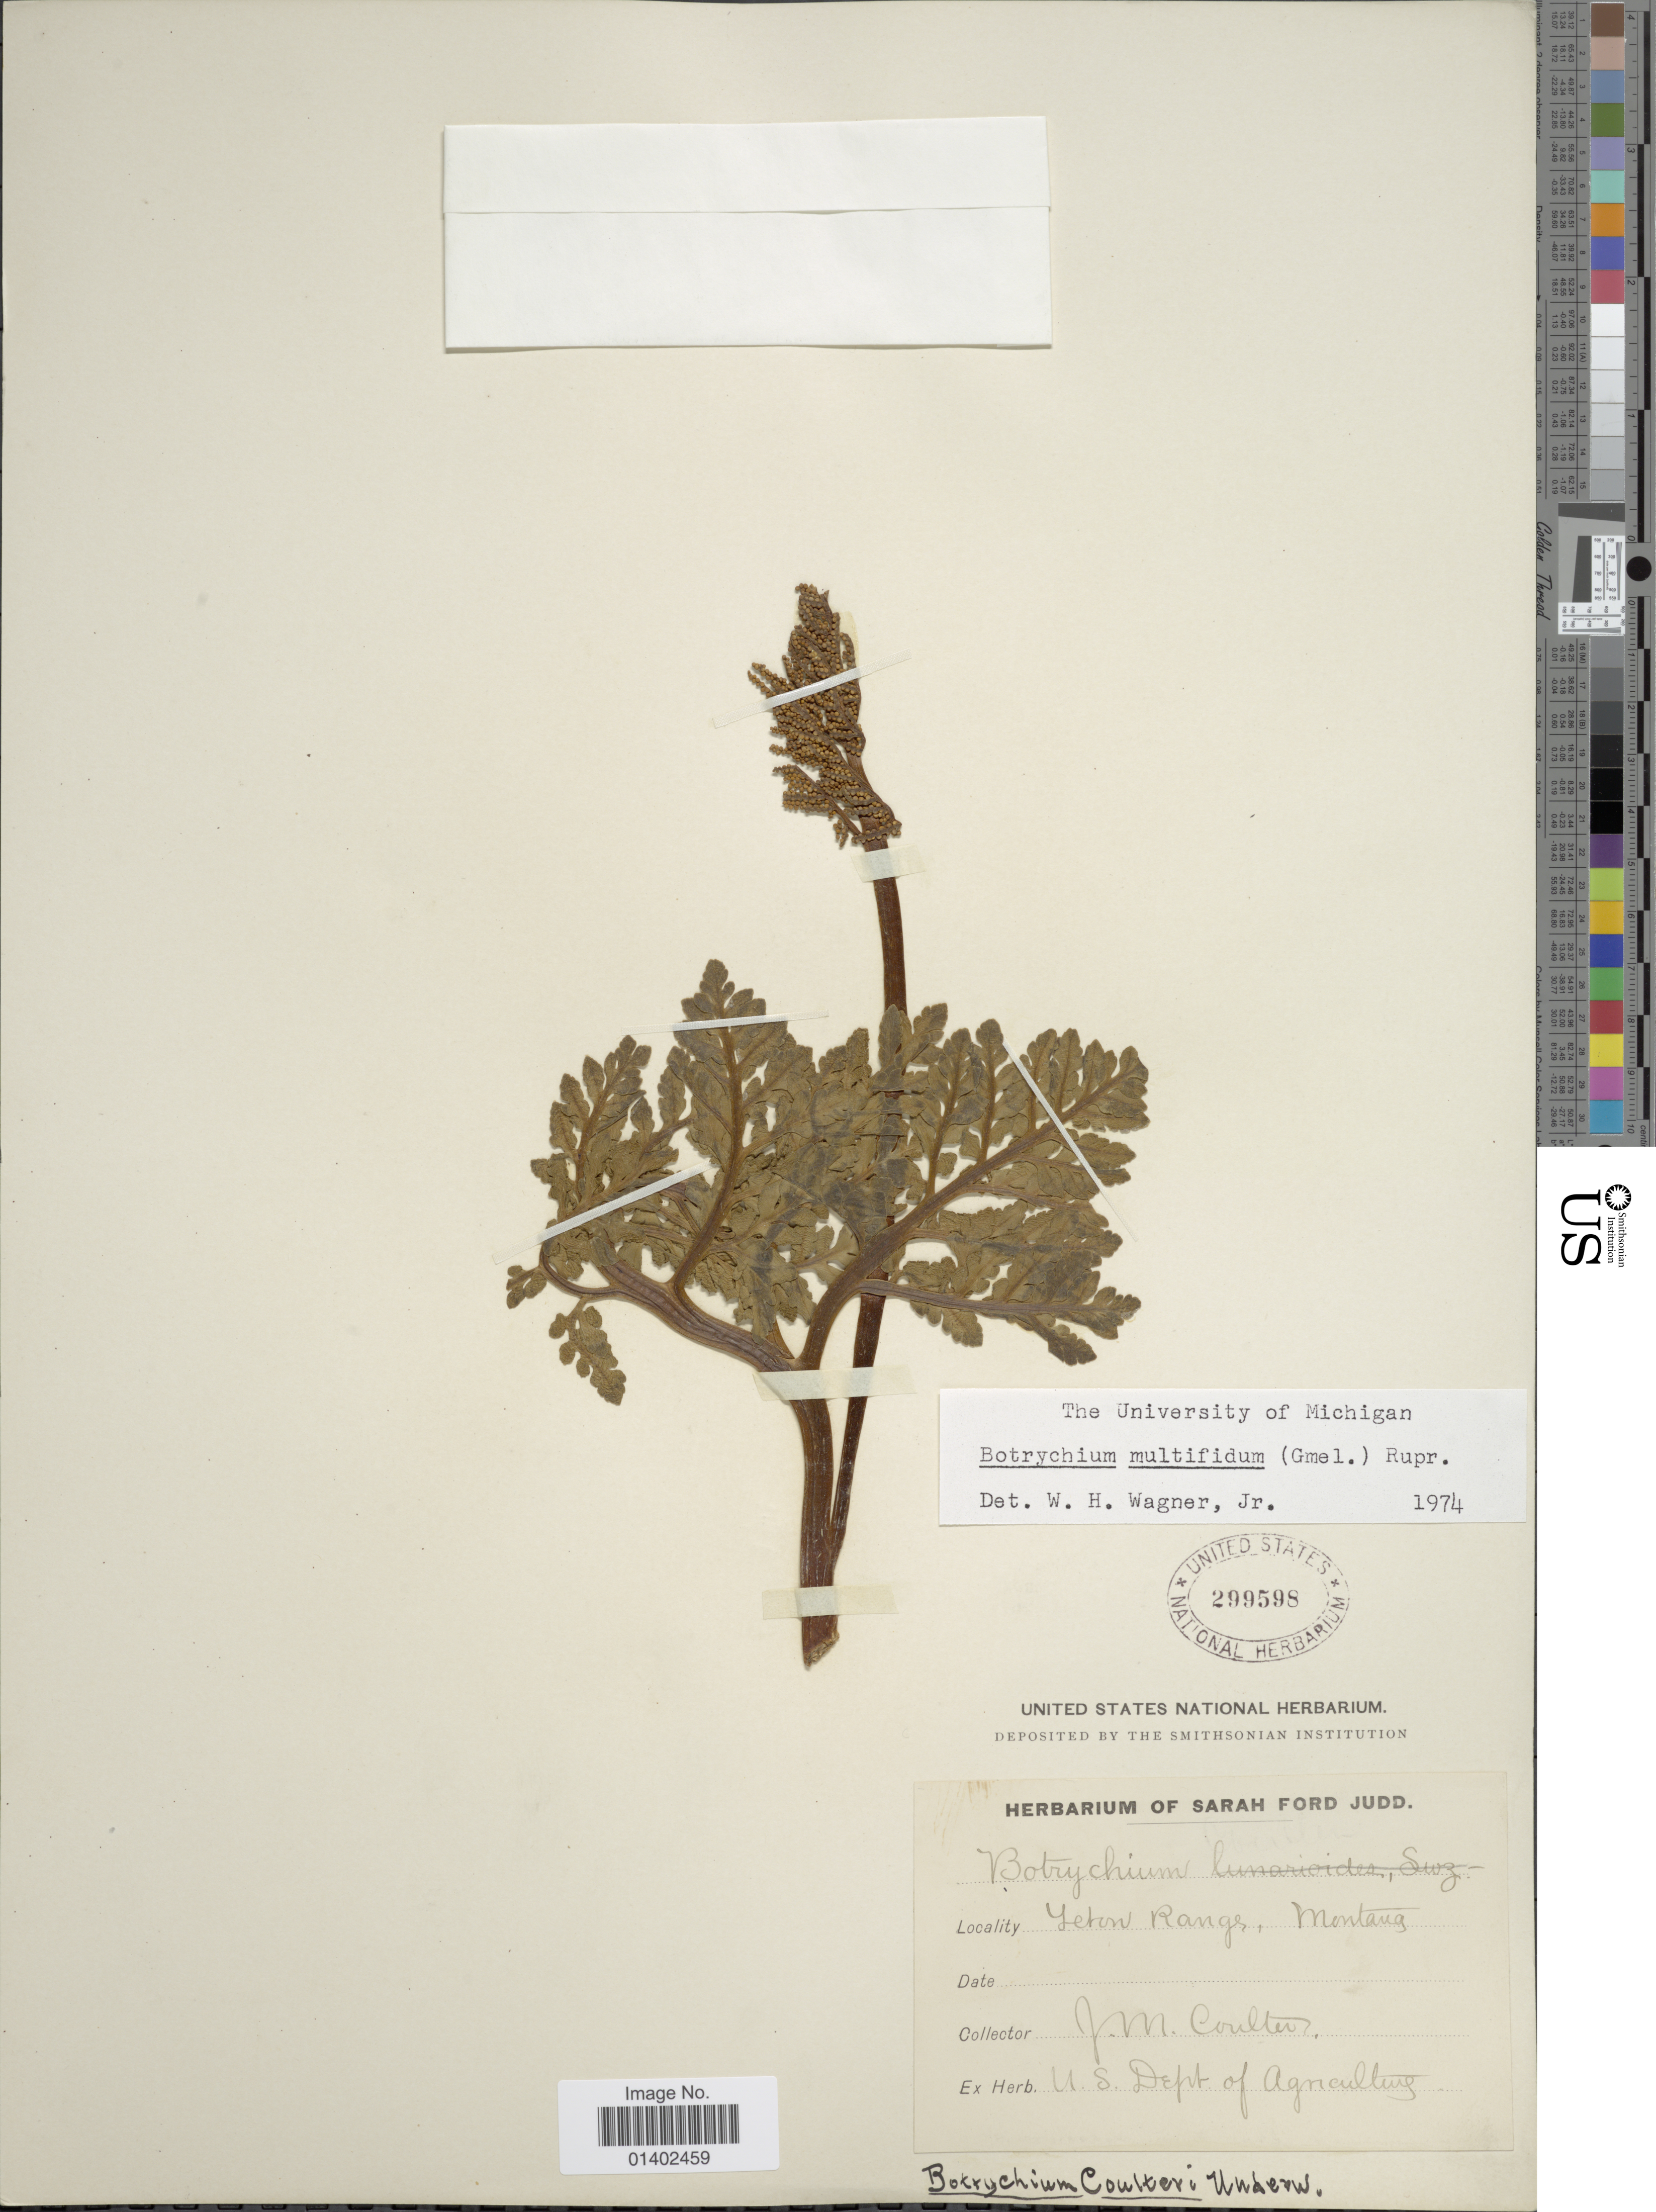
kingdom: Plantae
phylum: Tracheophyta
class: Polypodiopsida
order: Ophioglossales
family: Ophioglossaceae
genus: Botrychium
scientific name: Botrychium multifidum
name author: (J.F. Gmel.) Rupr.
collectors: J. M. Coulter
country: United States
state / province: Montana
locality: Teton Range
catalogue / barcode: US 299598